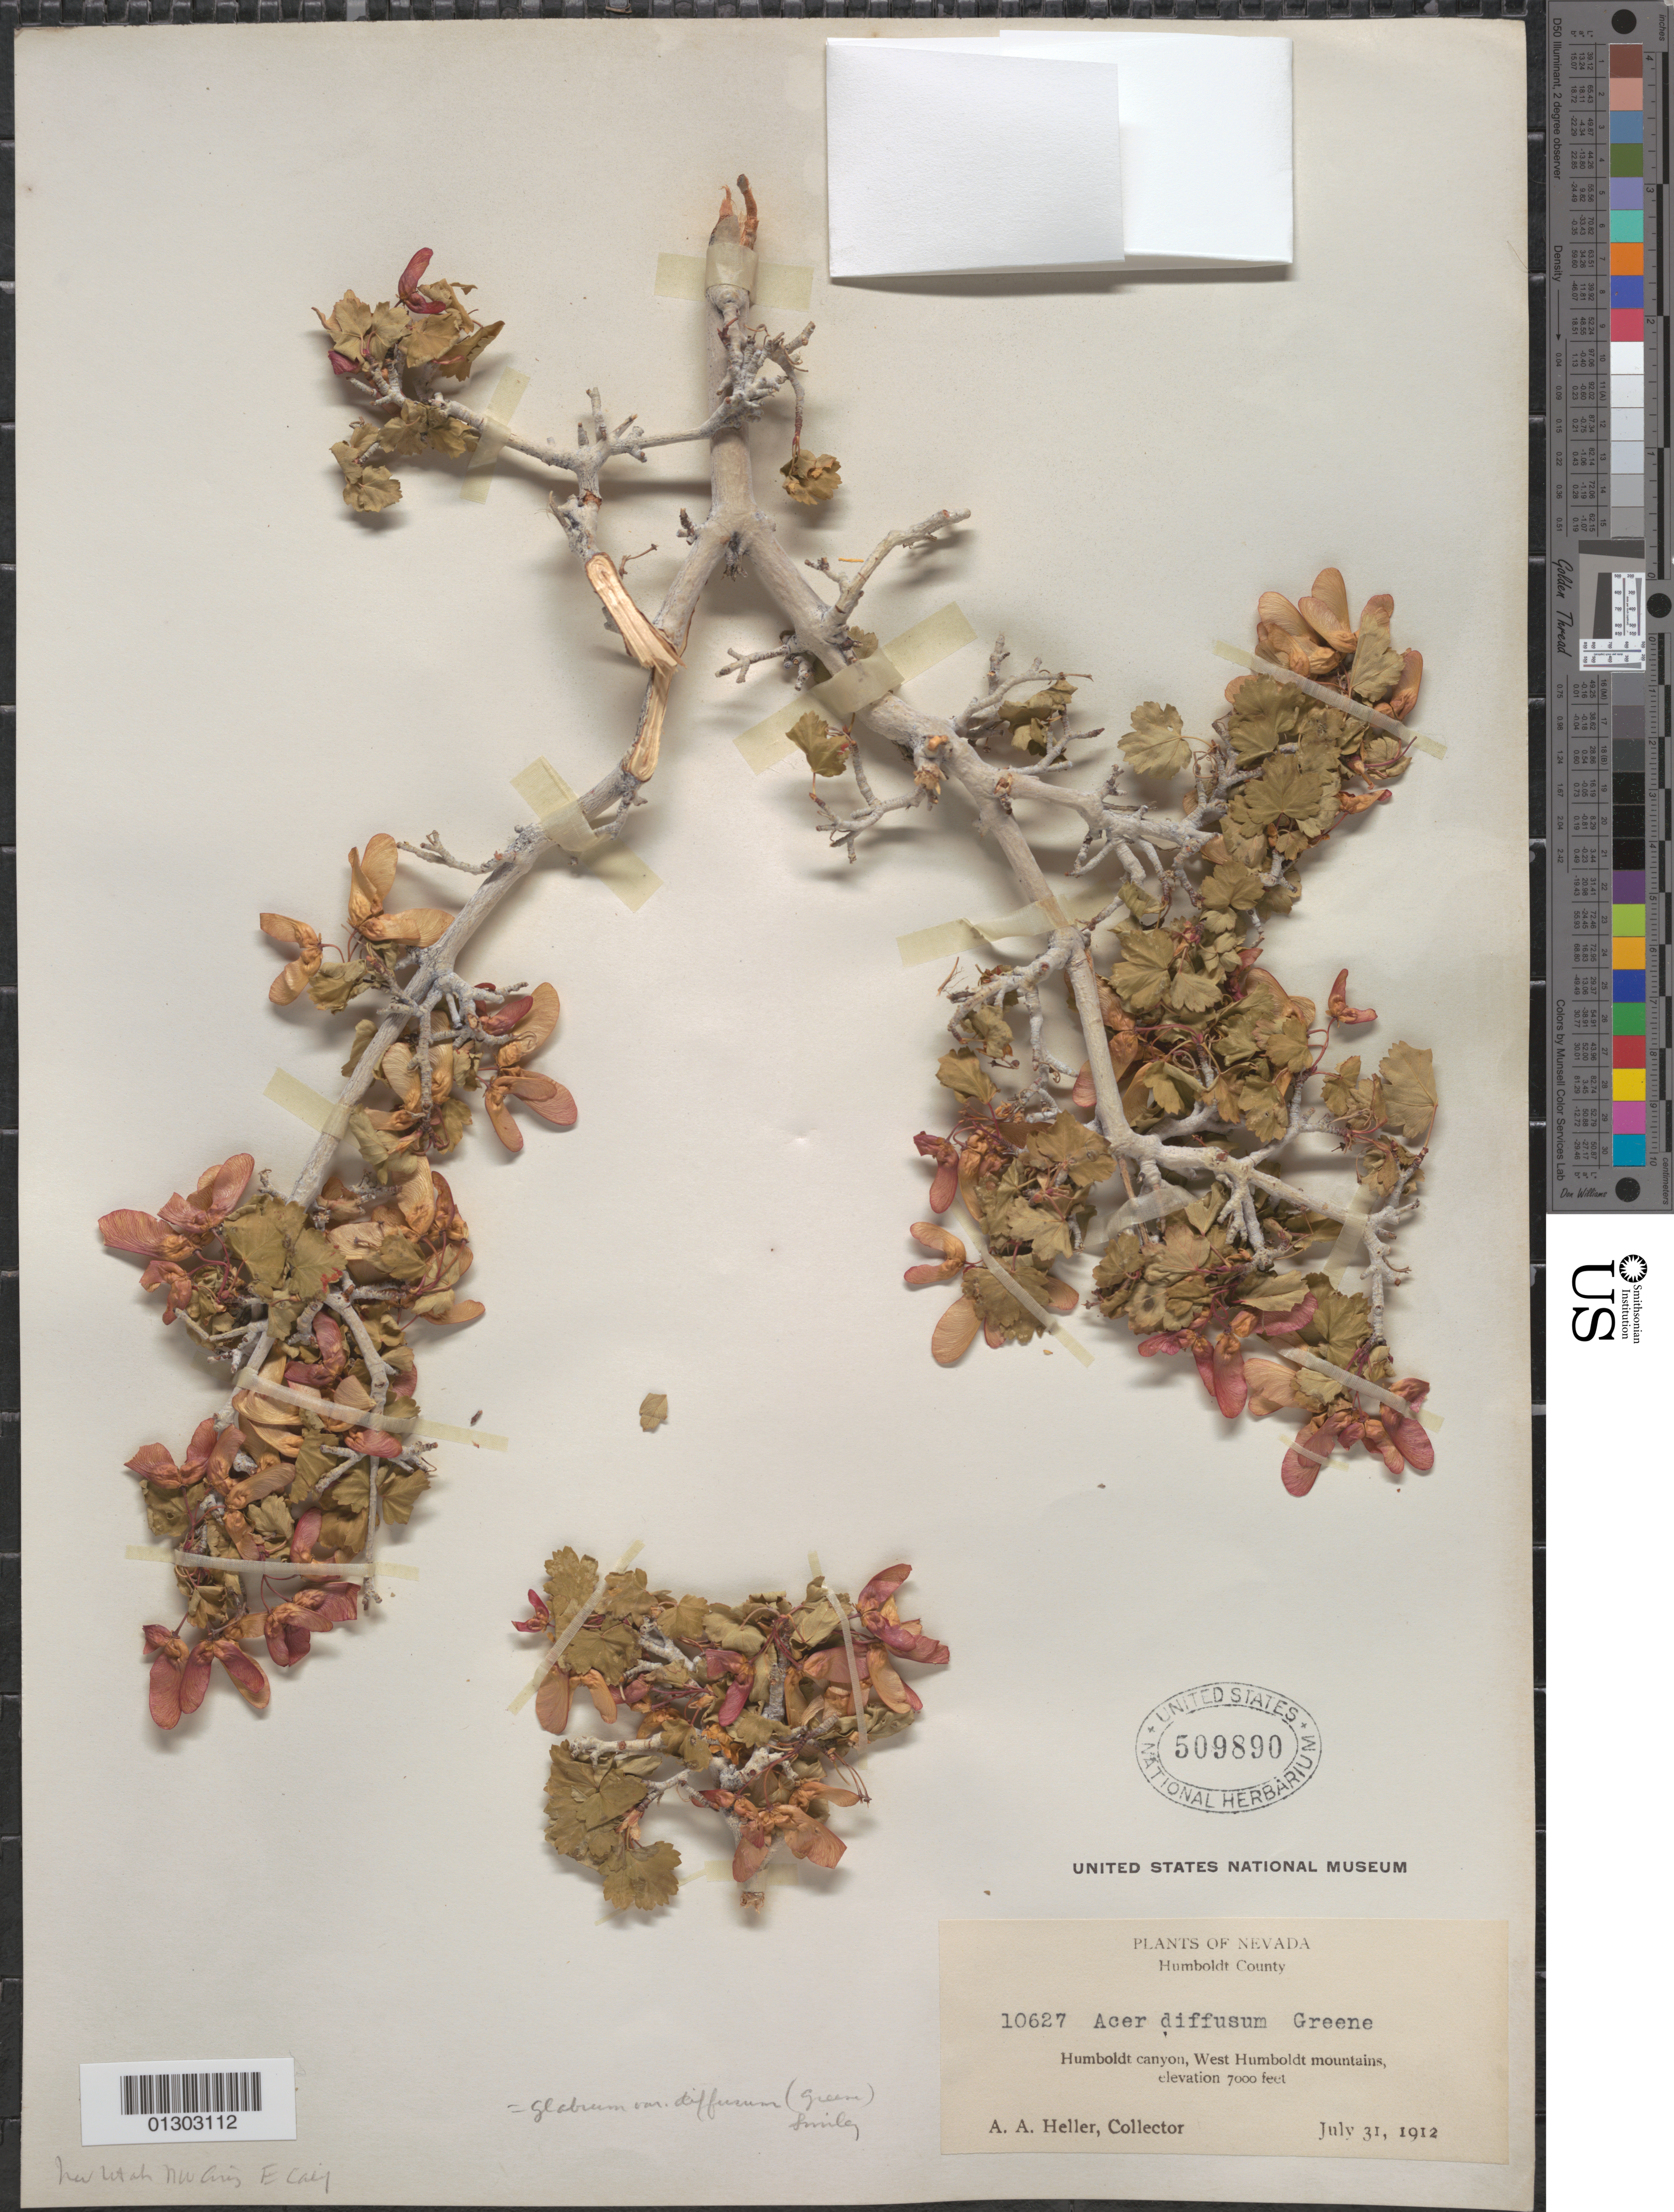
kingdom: Plantae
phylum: Tracheophyta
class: Magnoliopsida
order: Sapindales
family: Sapindaceae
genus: Acer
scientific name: Acer glabrum subsp. diffusum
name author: (Greene) A.E. Murray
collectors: A. A. Heller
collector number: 10627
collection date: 1912-07-31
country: United States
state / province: Nevada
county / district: Humboldt County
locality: Humboldt County, Humboldt Canyon, west Humboldt Mountains.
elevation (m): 2134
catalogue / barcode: US 509890